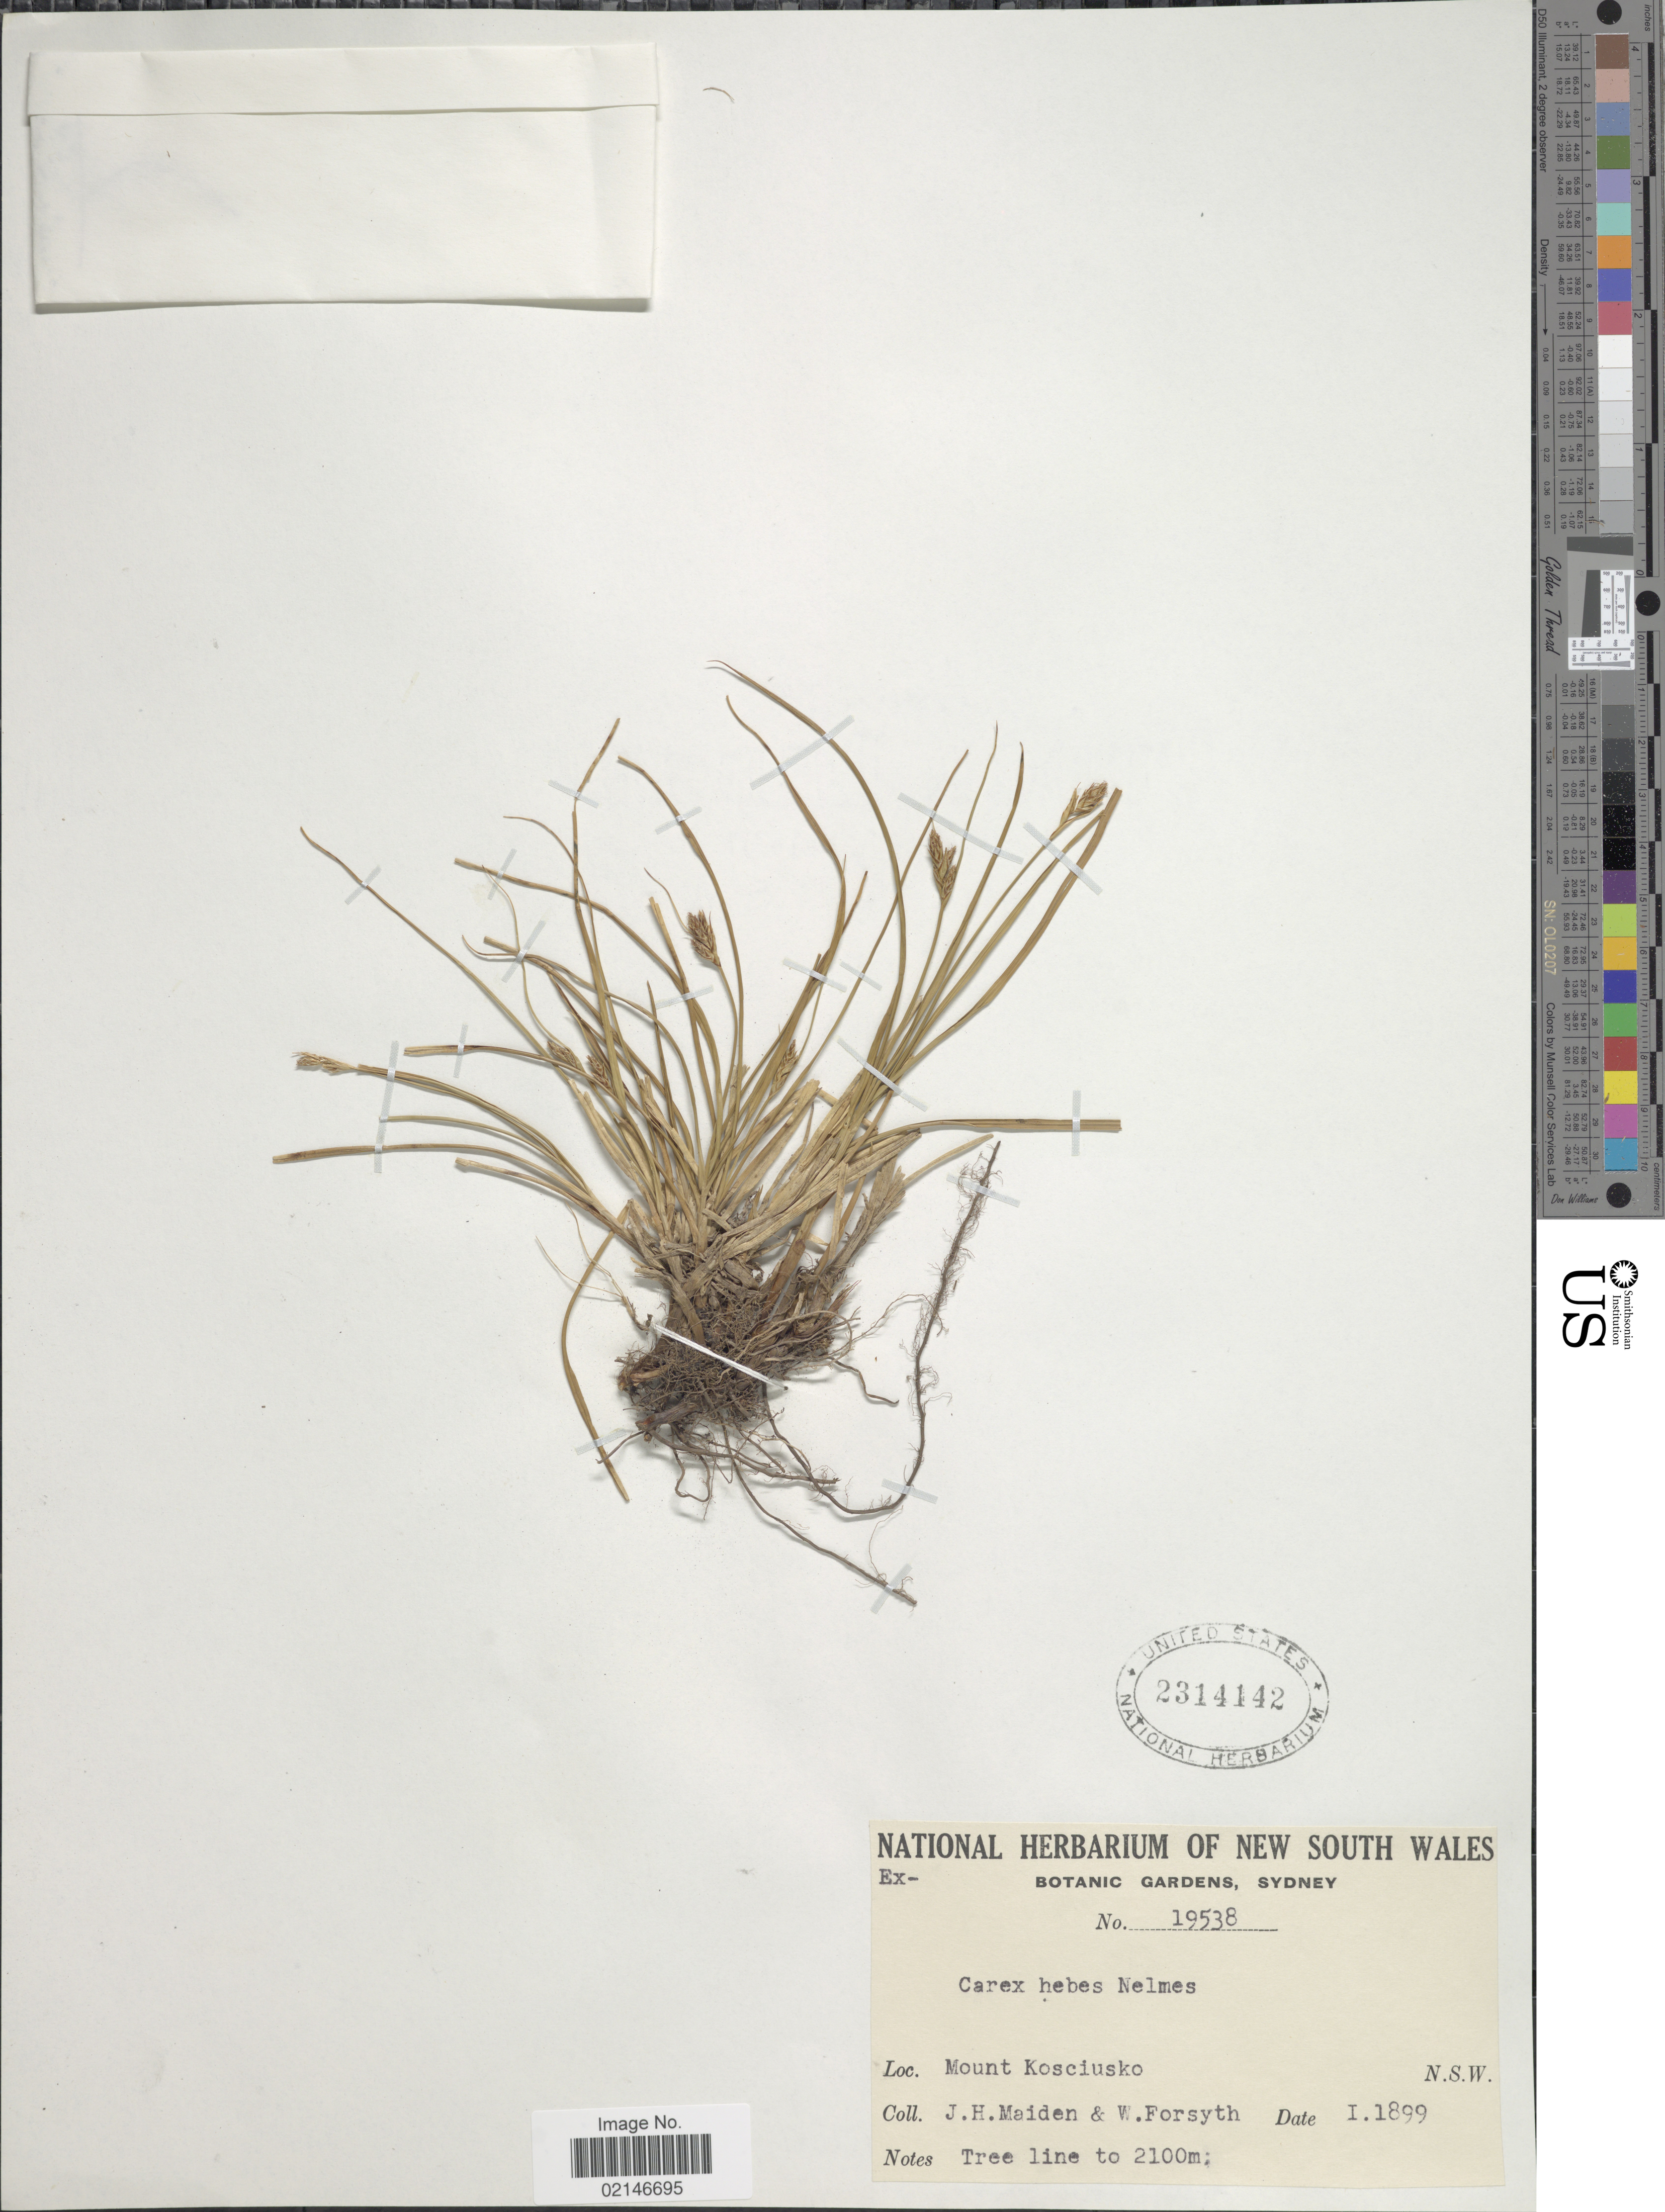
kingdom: Plantae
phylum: Tracheophyta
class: Liliopsida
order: Poales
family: Cyperaceae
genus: Carex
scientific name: Carex hebes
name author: Nelmes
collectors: J. Maiden & W. Forsyth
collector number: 19538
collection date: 1899-01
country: Australia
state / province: New South Wales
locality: Mount Kosciusko, N.S.W.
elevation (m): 2100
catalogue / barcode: US 2314142